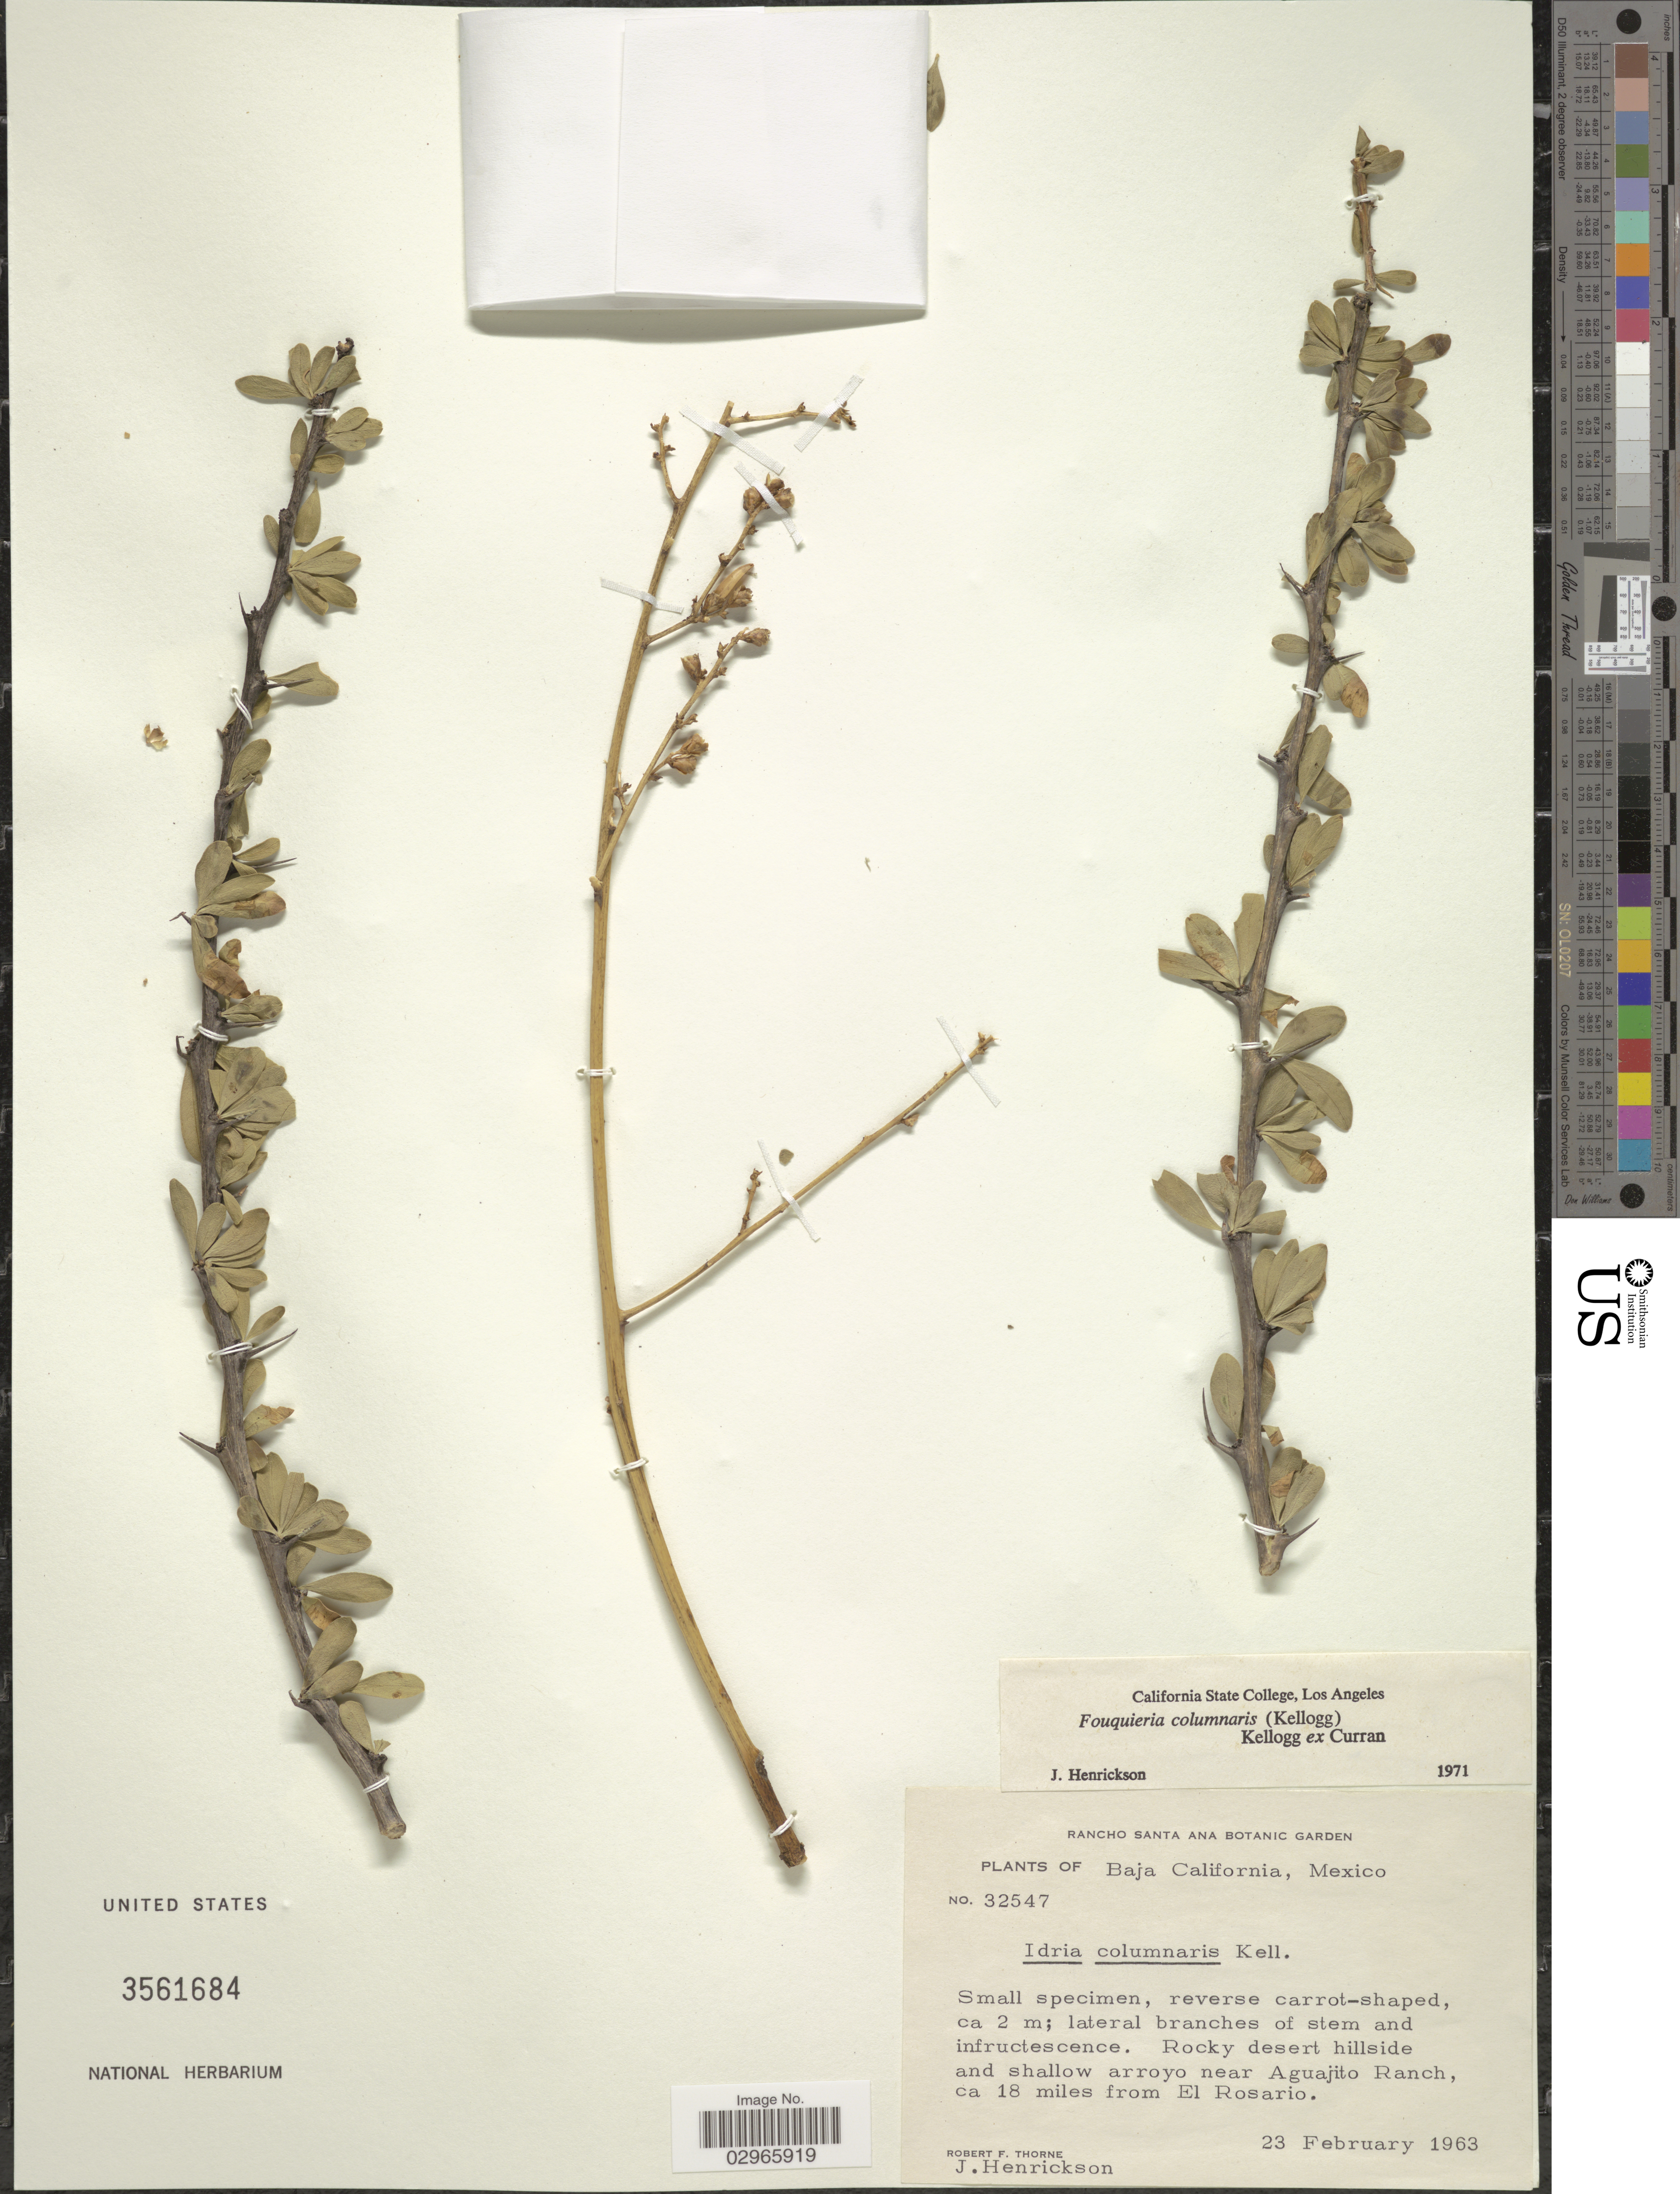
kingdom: Plantae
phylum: Tracheophyta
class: Magnoliopsida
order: Ericales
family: Fouquieriaceae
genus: Fouquieria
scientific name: Fouquieria columnaris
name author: Kellogg ex Curran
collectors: R. F. Thorne & J. Henrickson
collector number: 32547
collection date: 1963-02-23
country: Mexico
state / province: Baja California Norte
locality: Near Aguajito Ranch, ca 18 miles from El Rosario.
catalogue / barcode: US 3561684